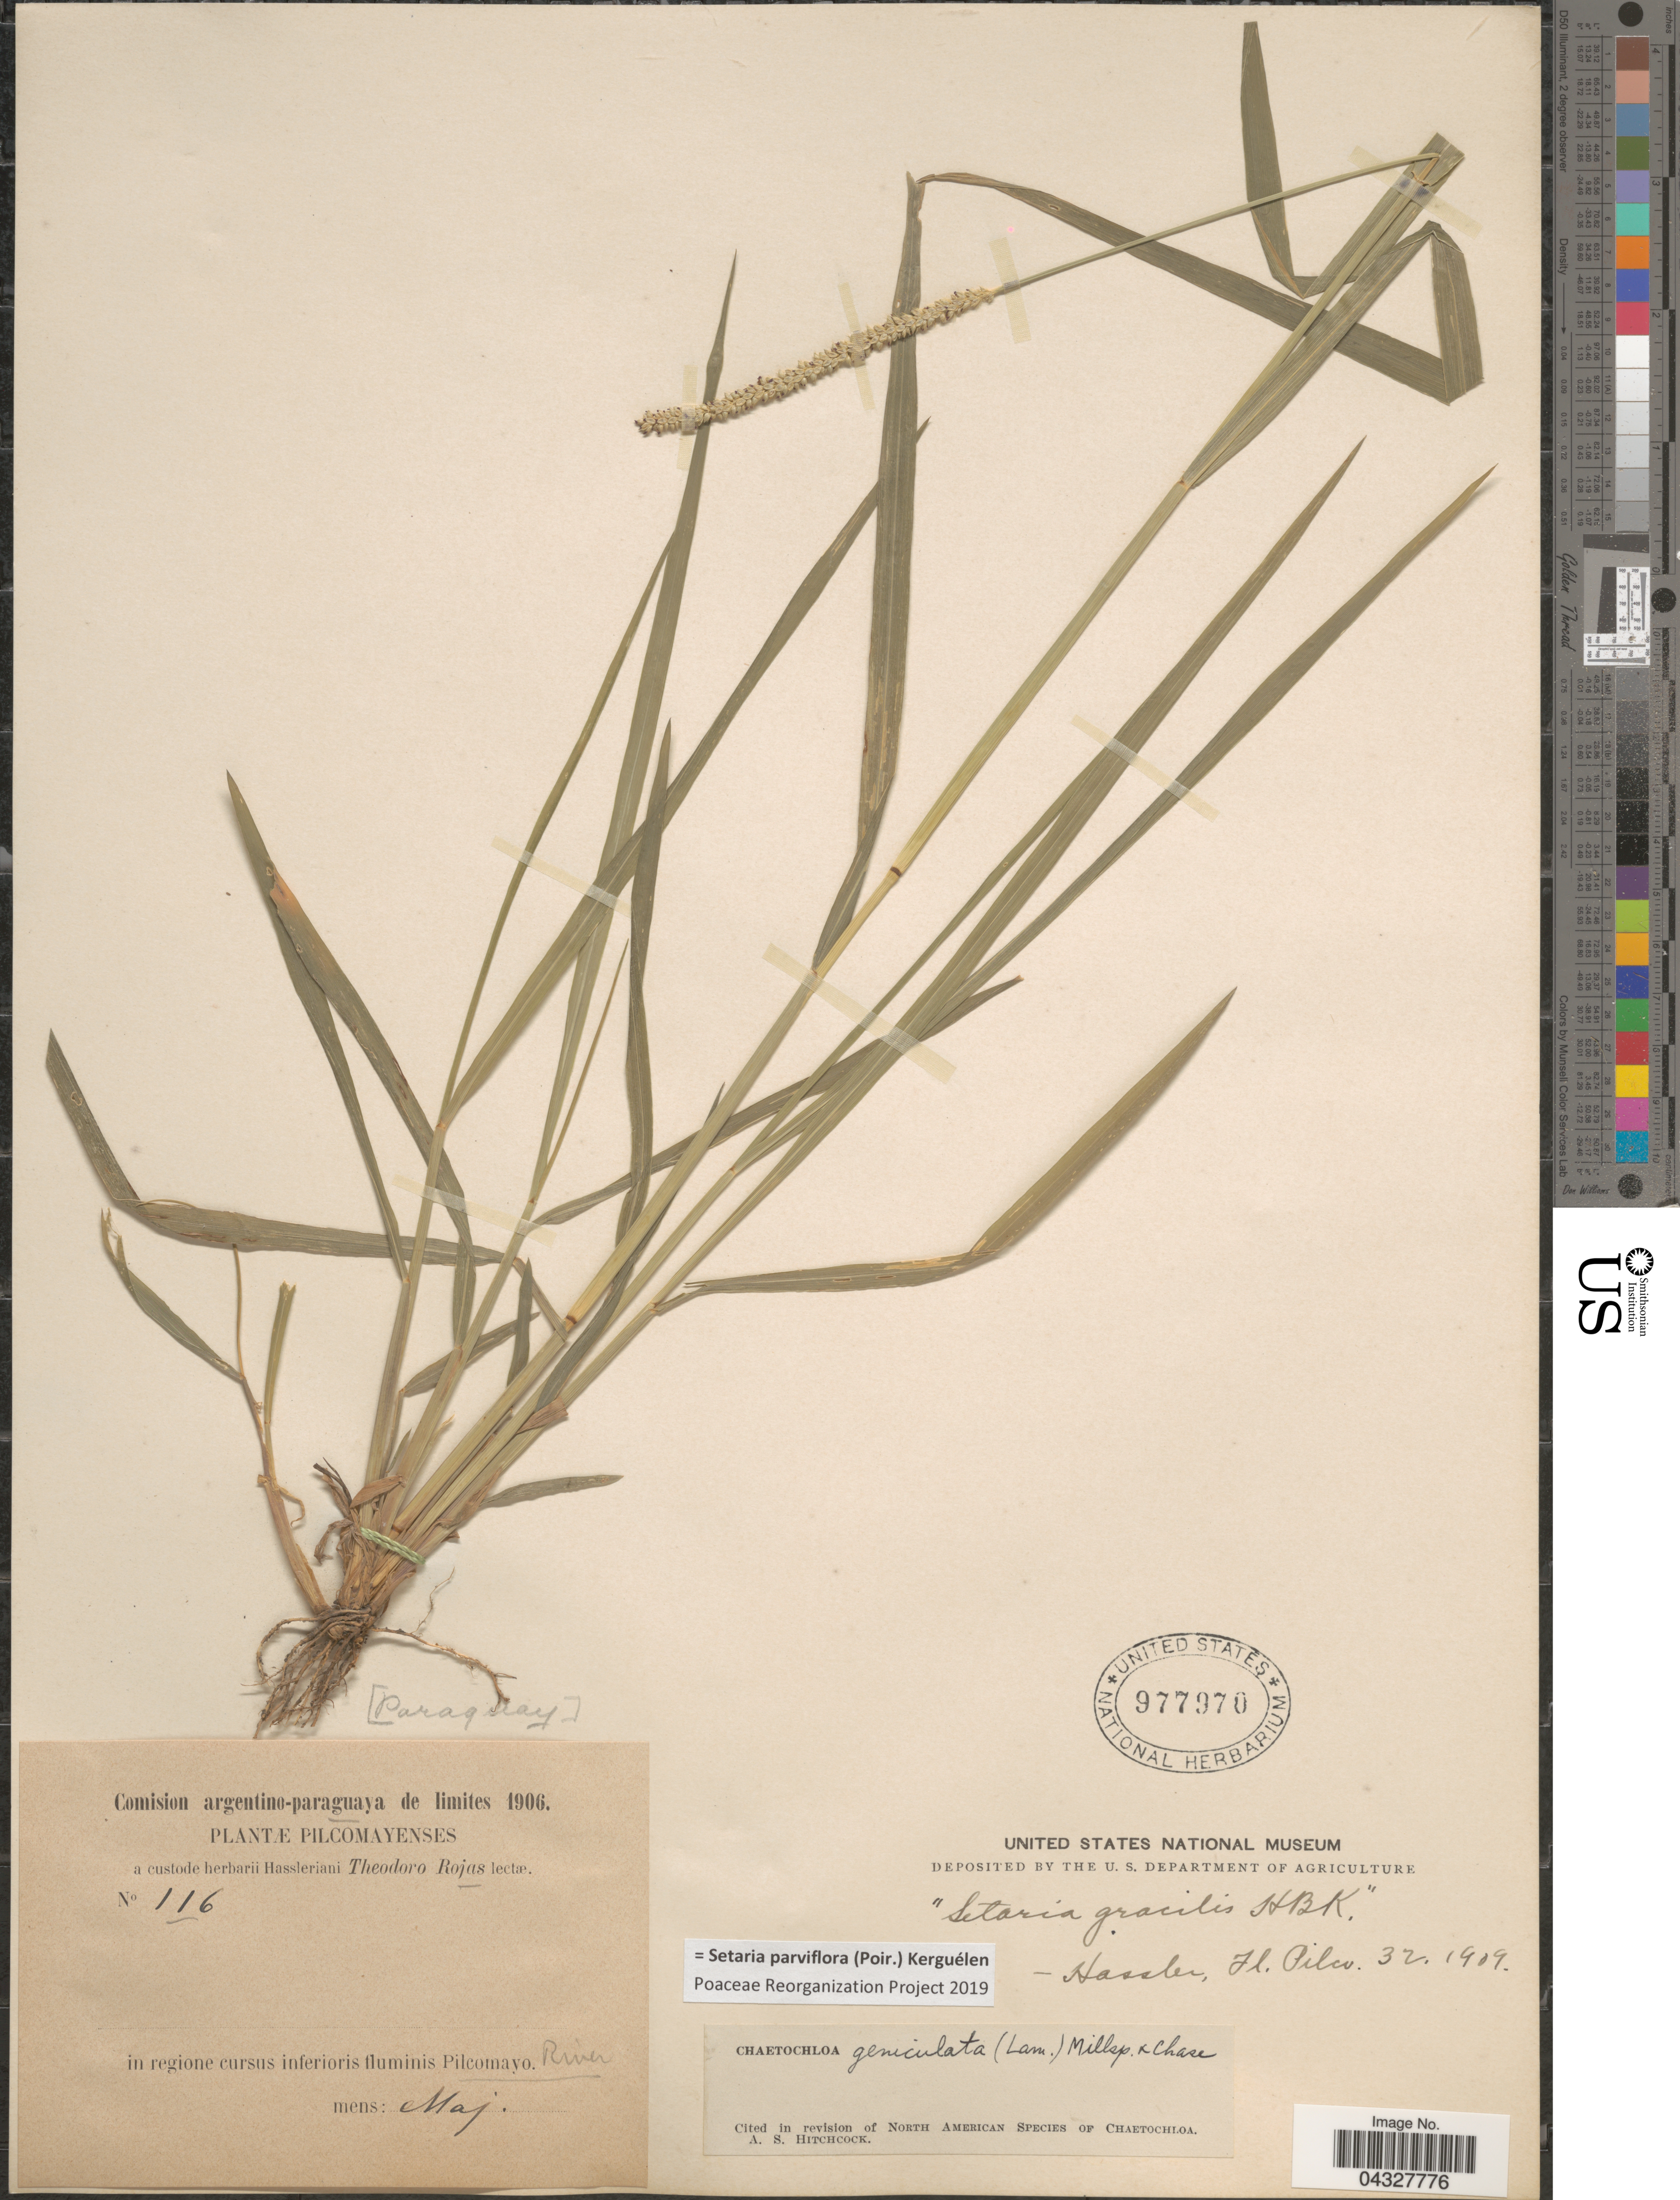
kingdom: Plantae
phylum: Tracheophyta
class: Liliopsida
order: Poales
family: Poaceae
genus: Setaria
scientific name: Setaria parviflora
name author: (Poir.) Kerguélen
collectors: T. Rojas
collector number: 116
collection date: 1906-05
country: Paraguay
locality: Comision argentino-paraguaya de limites 1906. Pilcomayenses. In regione cursus inferioris fluminis Pilcomayo River.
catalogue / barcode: US 977970